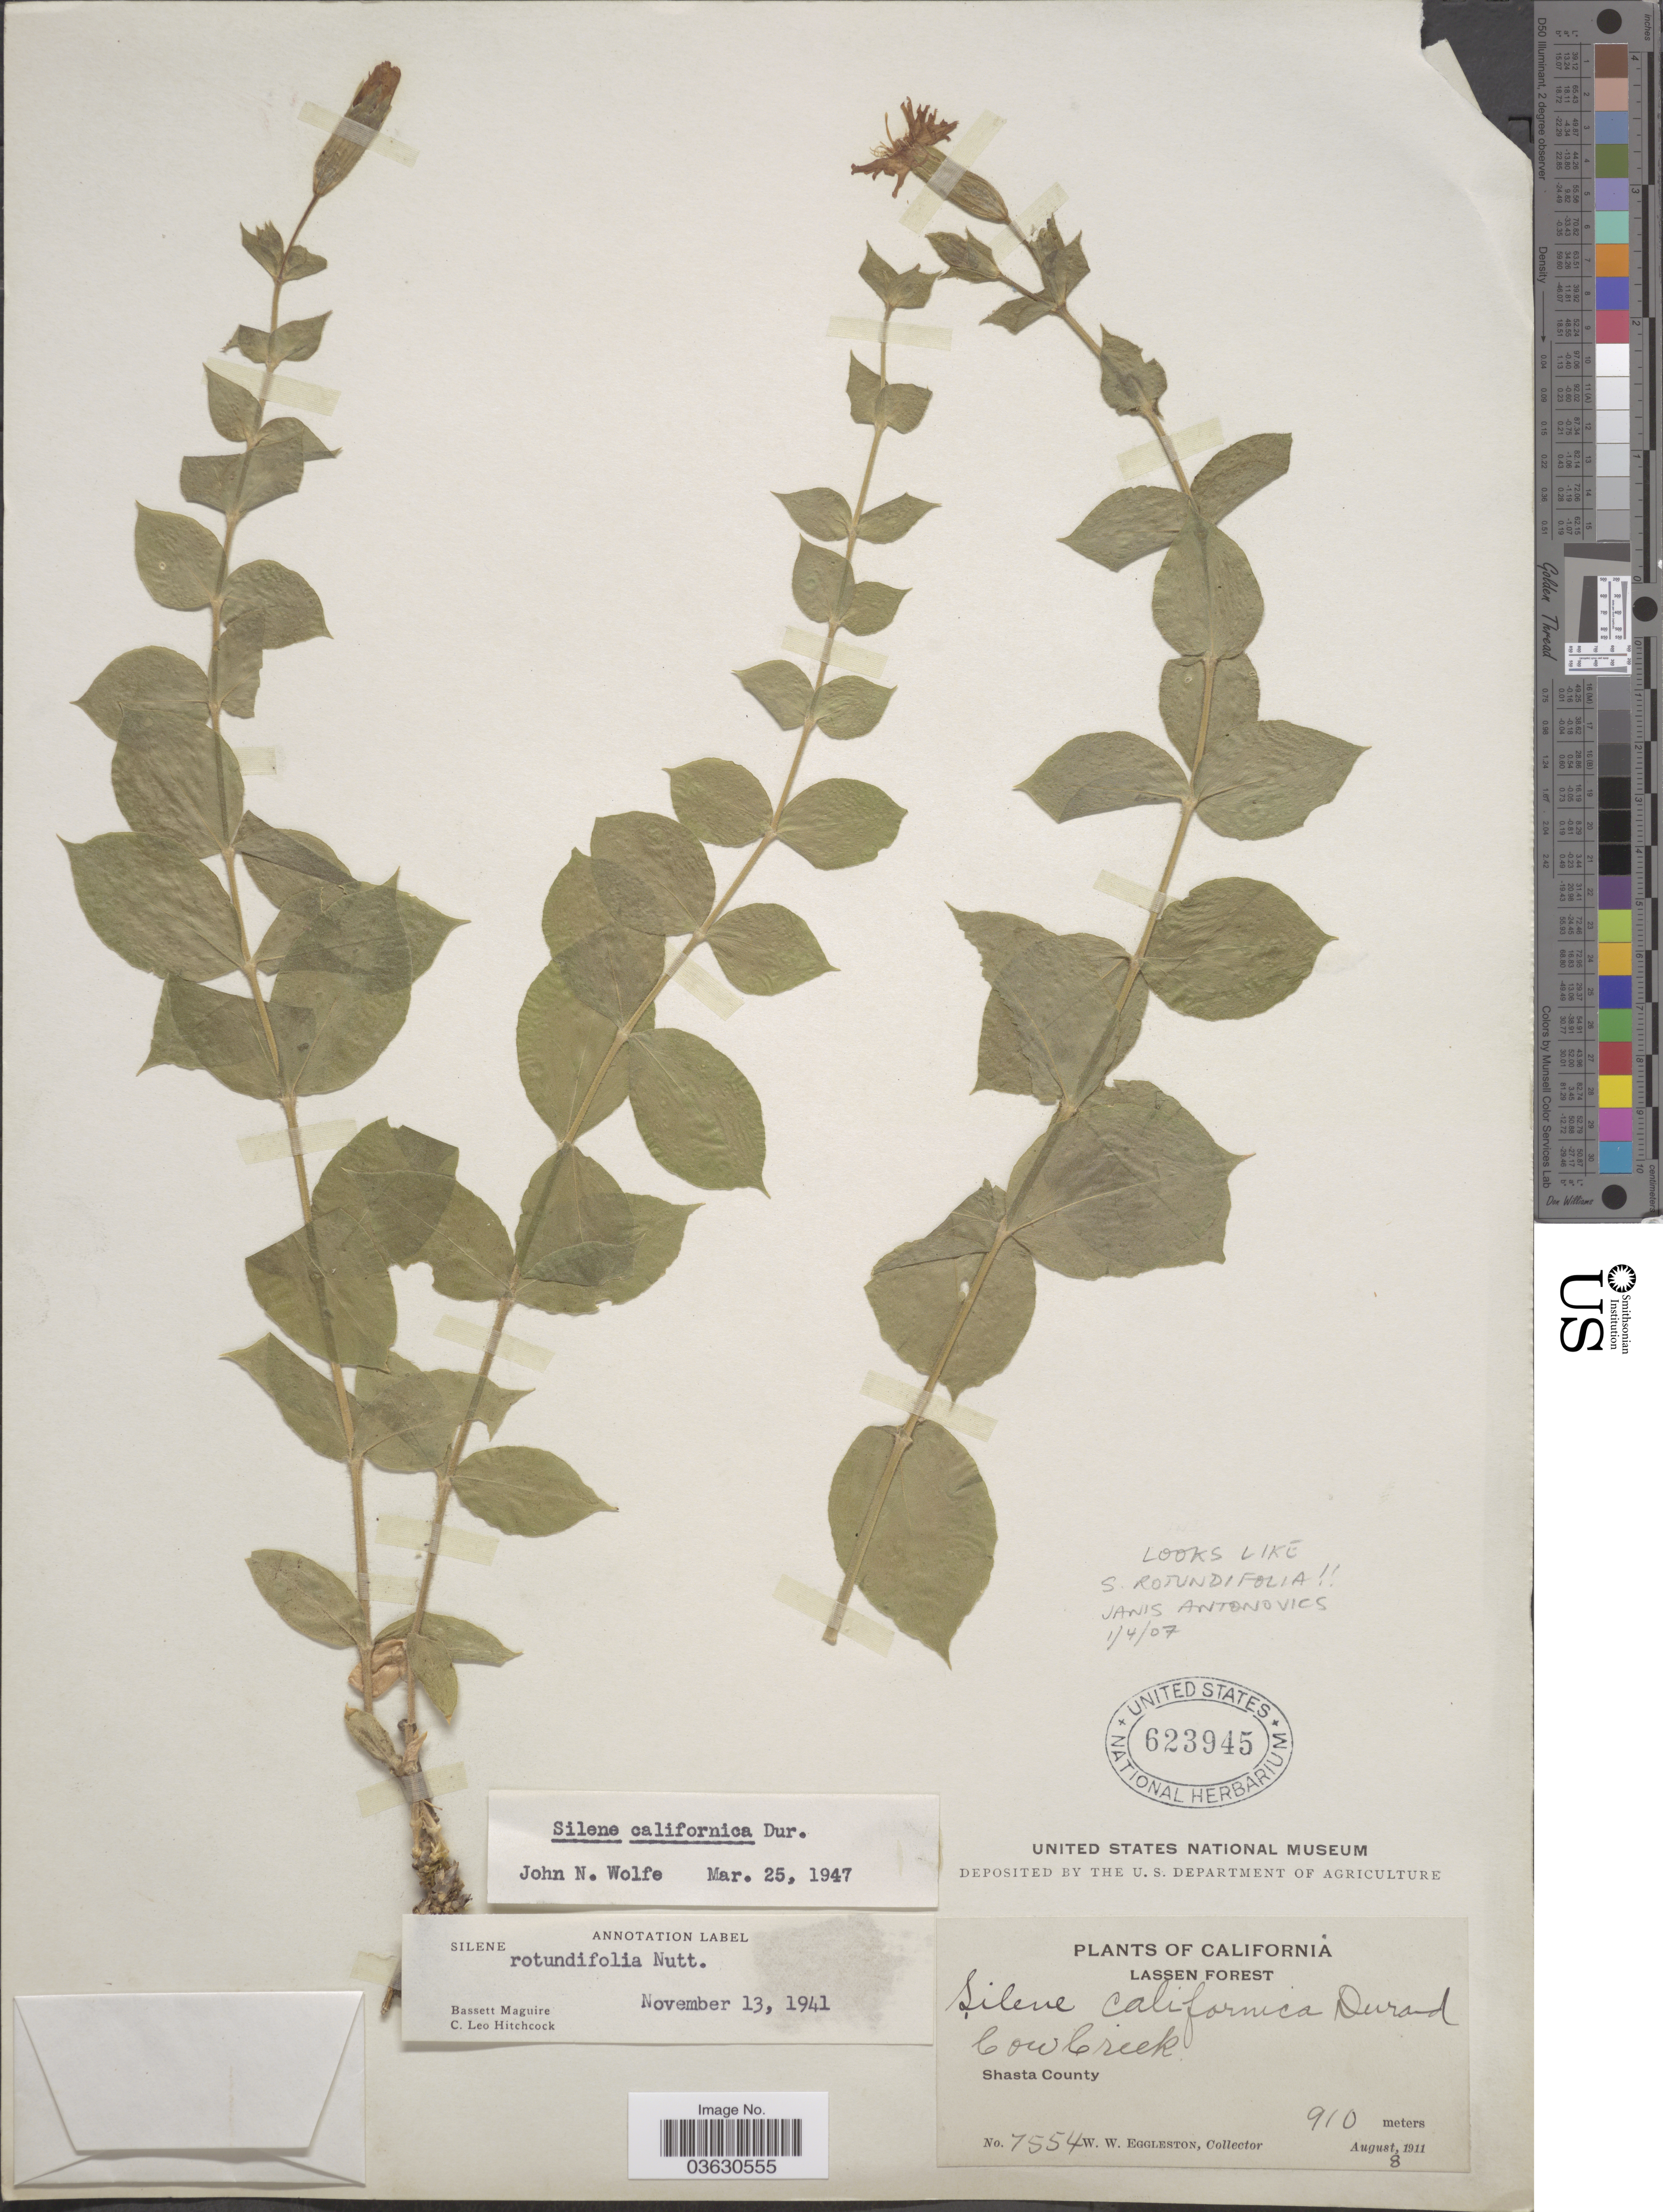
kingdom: Plantae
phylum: Tracheophyta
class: Magnoliopsida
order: Caryophyllales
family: Caryophyllaceae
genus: Silene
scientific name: Silene californica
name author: Durand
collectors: W. W. Eggleston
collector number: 7554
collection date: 1911-08-08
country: United States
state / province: California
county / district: Shasta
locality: Lassen Forest. Cow Creek. Shasta County.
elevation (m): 910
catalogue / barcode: US 623945